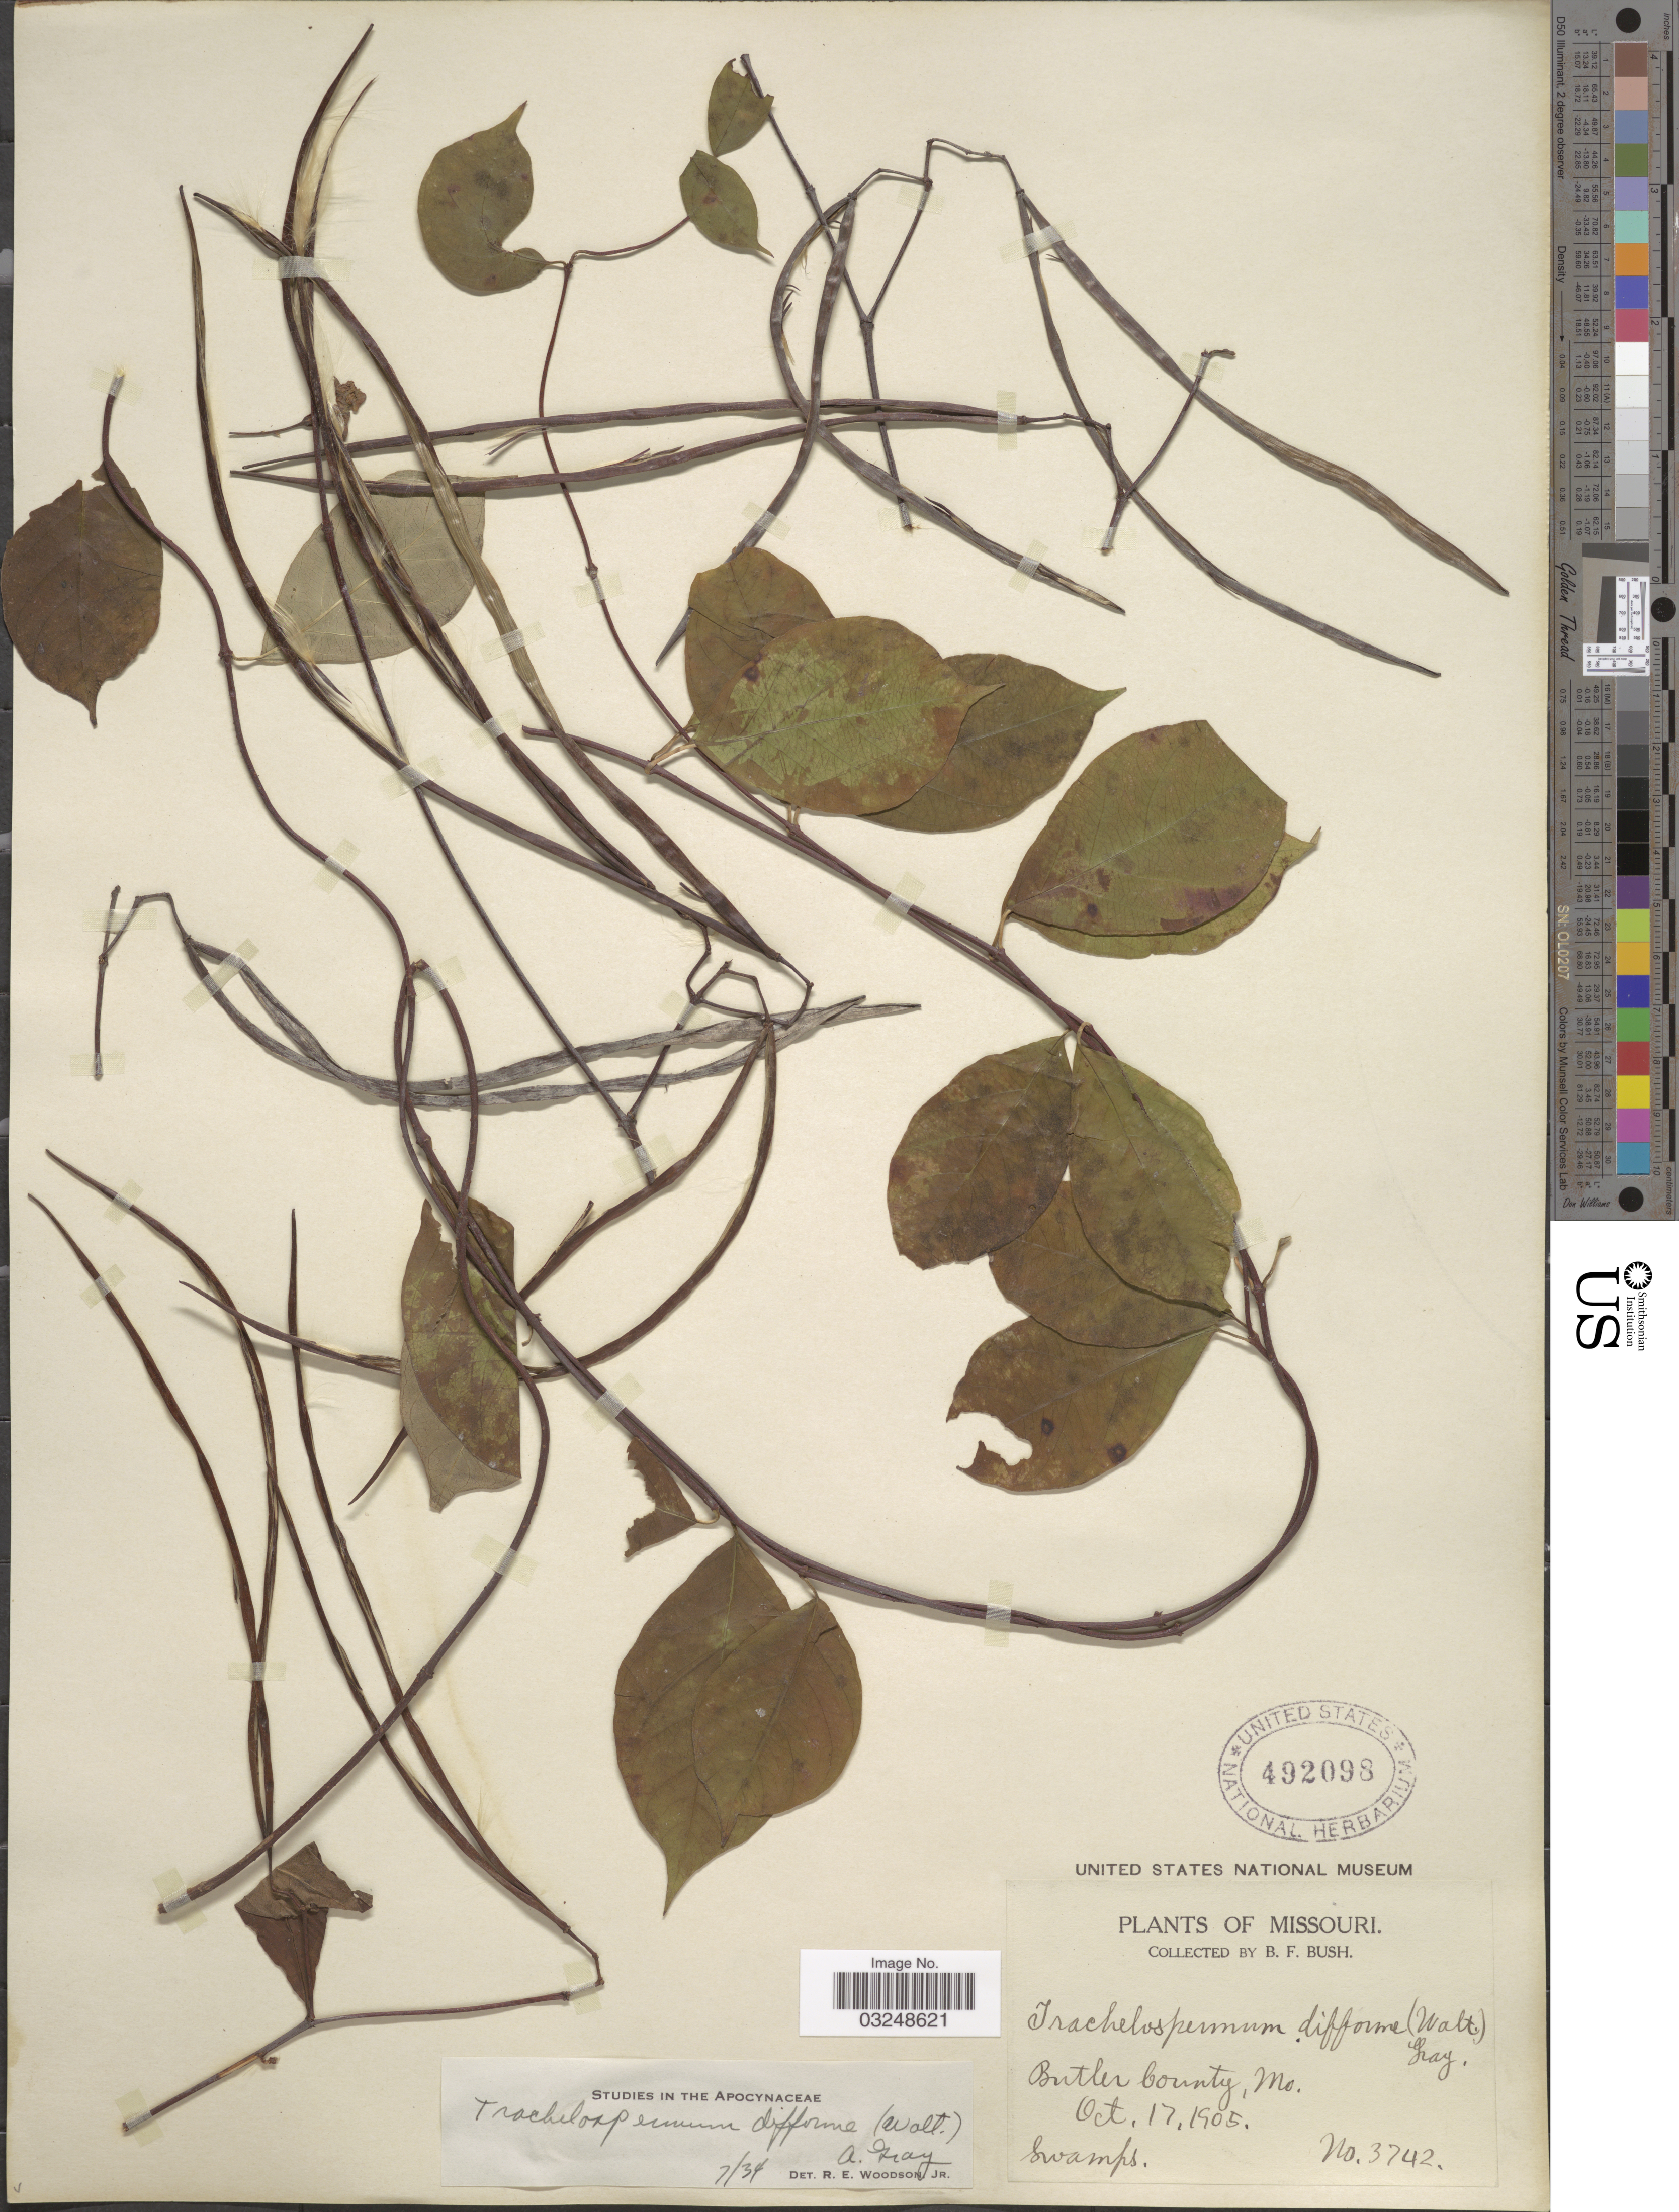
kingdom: Plantae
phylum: Tracheophyta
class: Magnoliopsida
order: Gentianales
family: Apocynaceae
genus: Trachelospermum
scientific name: Trachelospermum difforme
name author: (Walter) A. Gray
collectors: B. F. Bush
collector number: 3742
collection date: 1905-10-17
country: United States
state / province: Missouri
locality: Butler County.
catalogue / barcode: US 492098